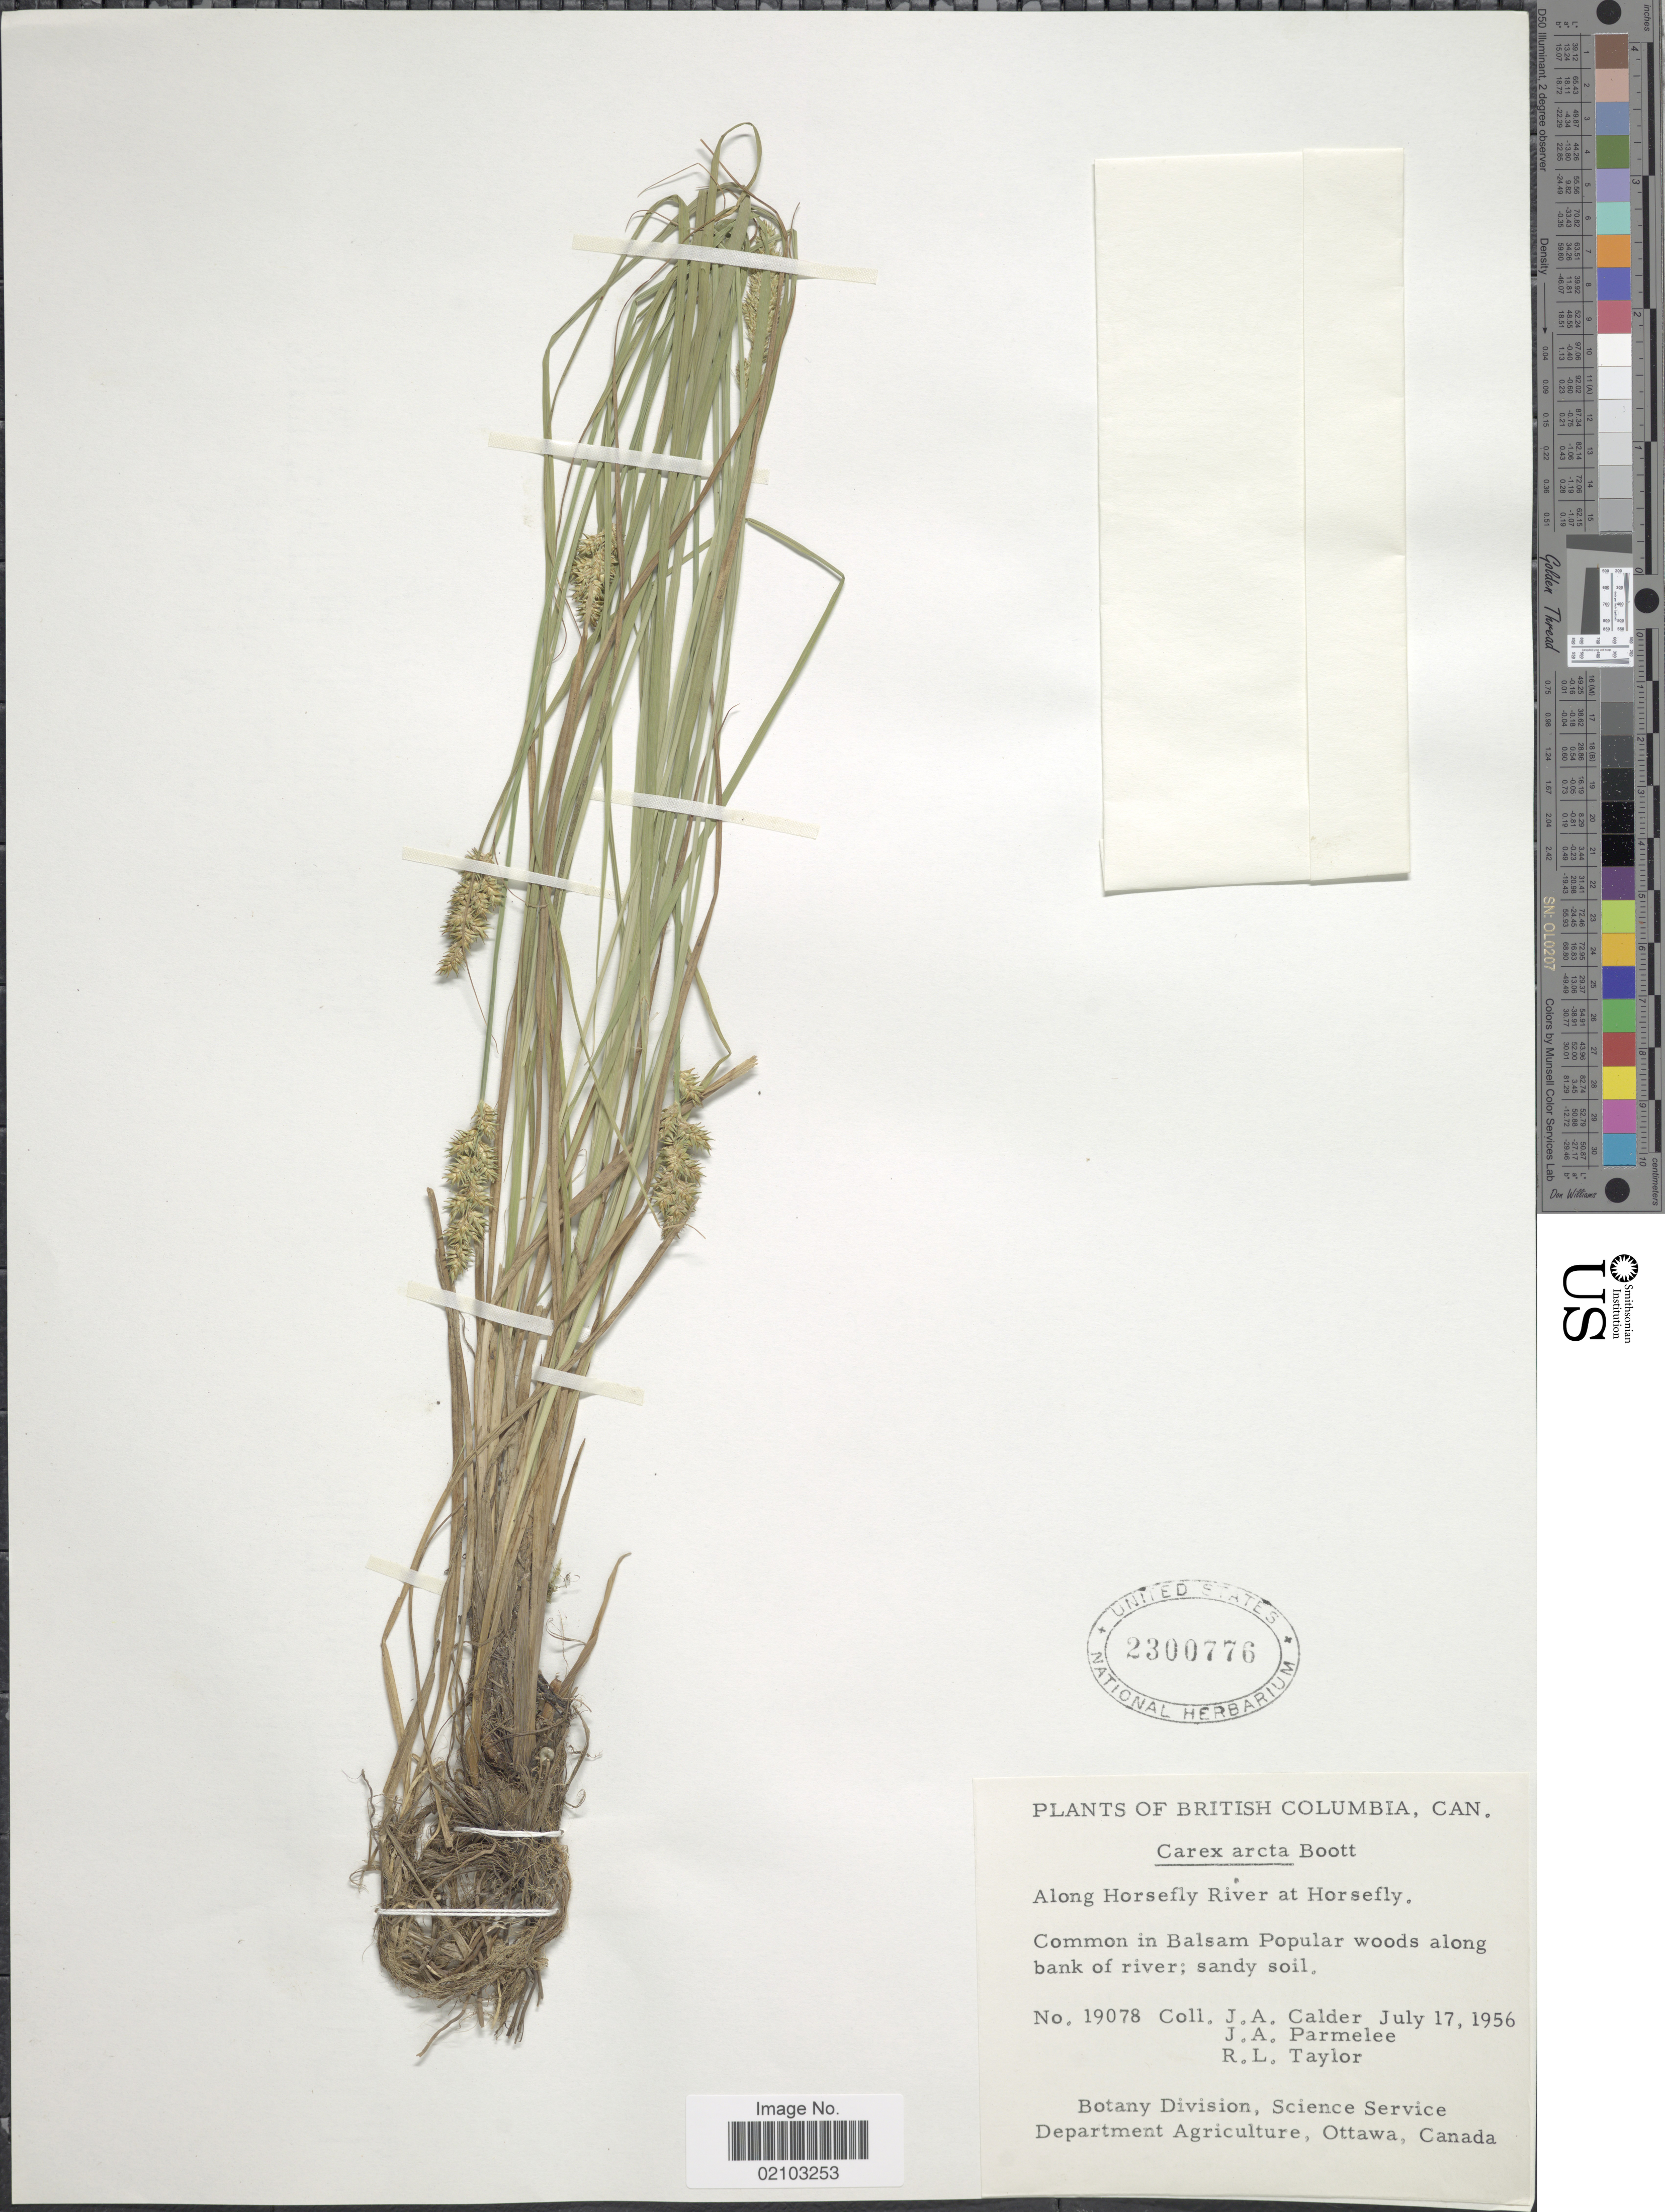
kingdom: Plantae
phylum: Tracheophyta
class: Liliopsida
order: Poales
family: Cyperaceae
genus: Carex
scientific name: Carex arcta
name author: Boott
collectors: J. A. Calder, J. A. Parmelee & R. Taylor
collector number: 19078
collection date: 1956-07-17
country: Canada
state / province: British Columbia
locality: Along Horsefly River at Horsefly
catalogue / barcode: US 2300776